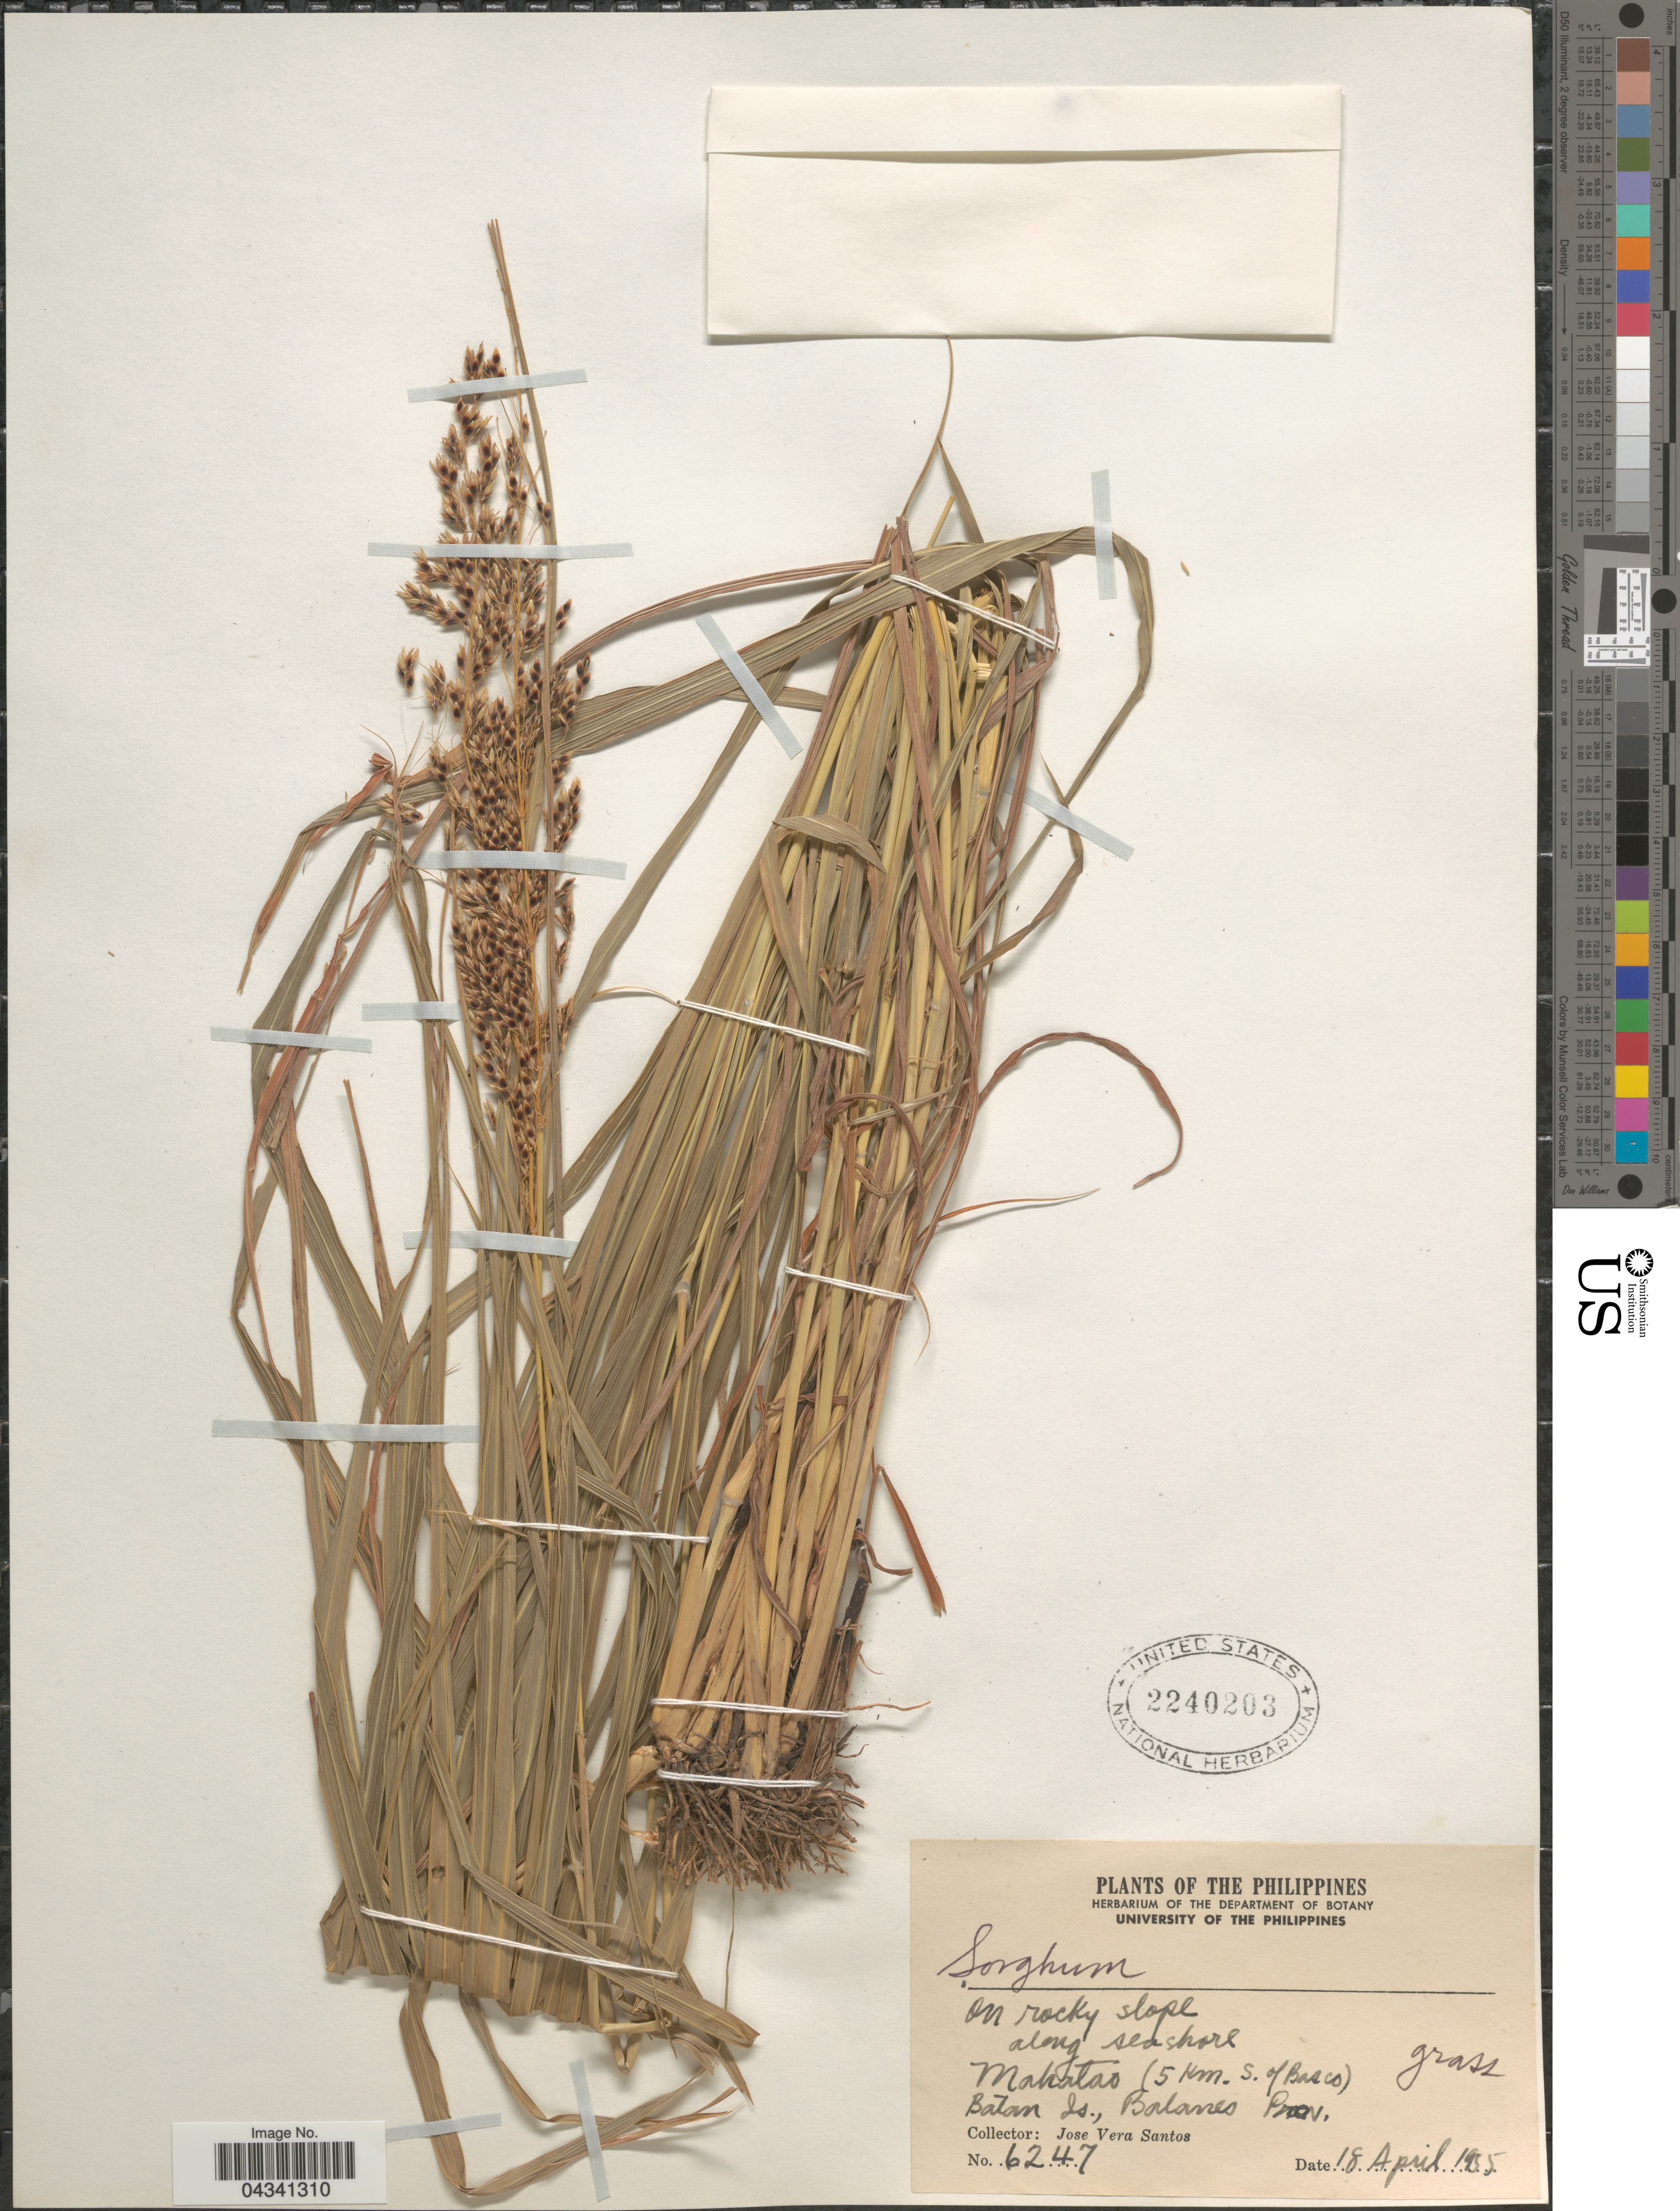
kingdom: Plantae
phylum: Tracheophyta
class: Liliopsida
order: Poales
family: Poaceae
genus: Sorghum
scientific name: Sorghum sp.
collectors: J. V. Santos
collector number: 6247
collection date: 1955-04-18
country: Philippines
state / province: Cagayan Valley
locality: On rocky slope along seashore. Mahatao (5 km. S. of Basco). Batan Is., Balanes Prov.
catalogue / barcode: US 2240203